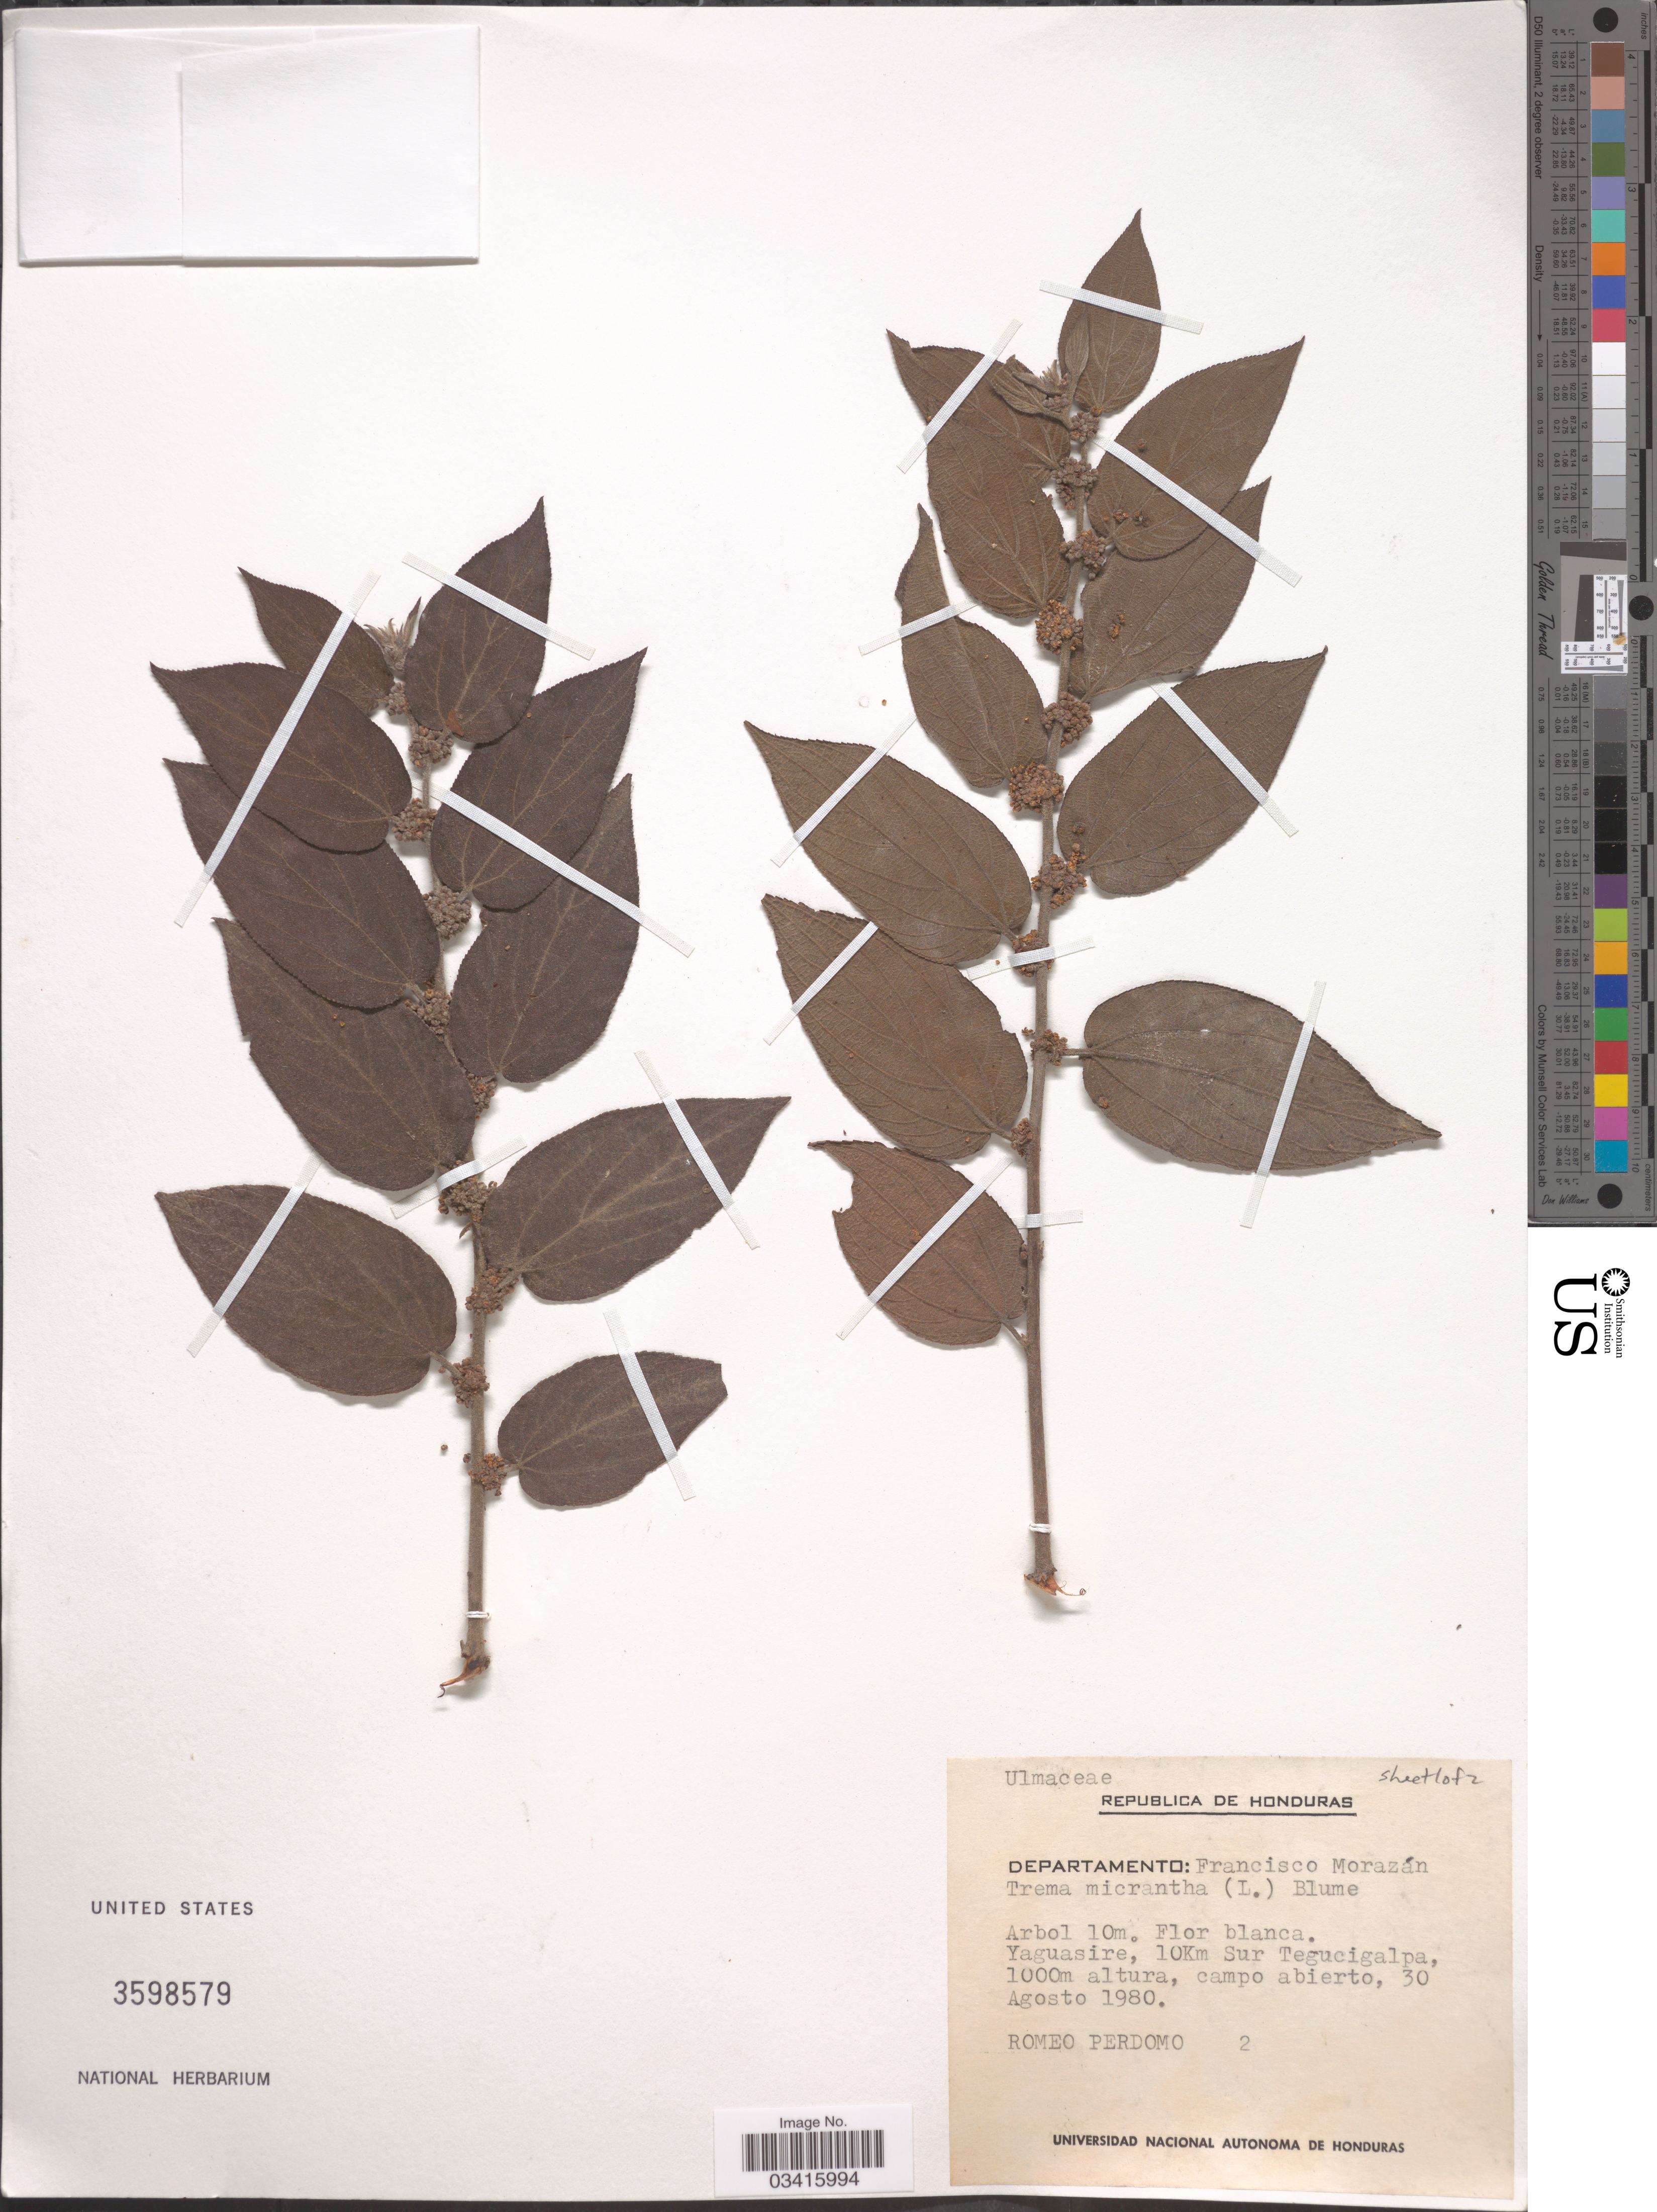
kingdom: Plantae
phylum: Tracheophyta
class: Magnoliopsida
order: Rosales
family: Cannabaceae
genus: Trema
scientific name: Trema micranthum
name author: (L.) Blume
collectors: R. Perdomo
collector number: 2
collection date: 1980-08-30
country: Honduras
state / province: Fco. Morazán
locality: Departamento: Francisco Morazán. Yaguasire, 10Km Sur Tegucigalpa, campo abierto.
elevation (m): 1000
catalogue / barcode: US 3598579